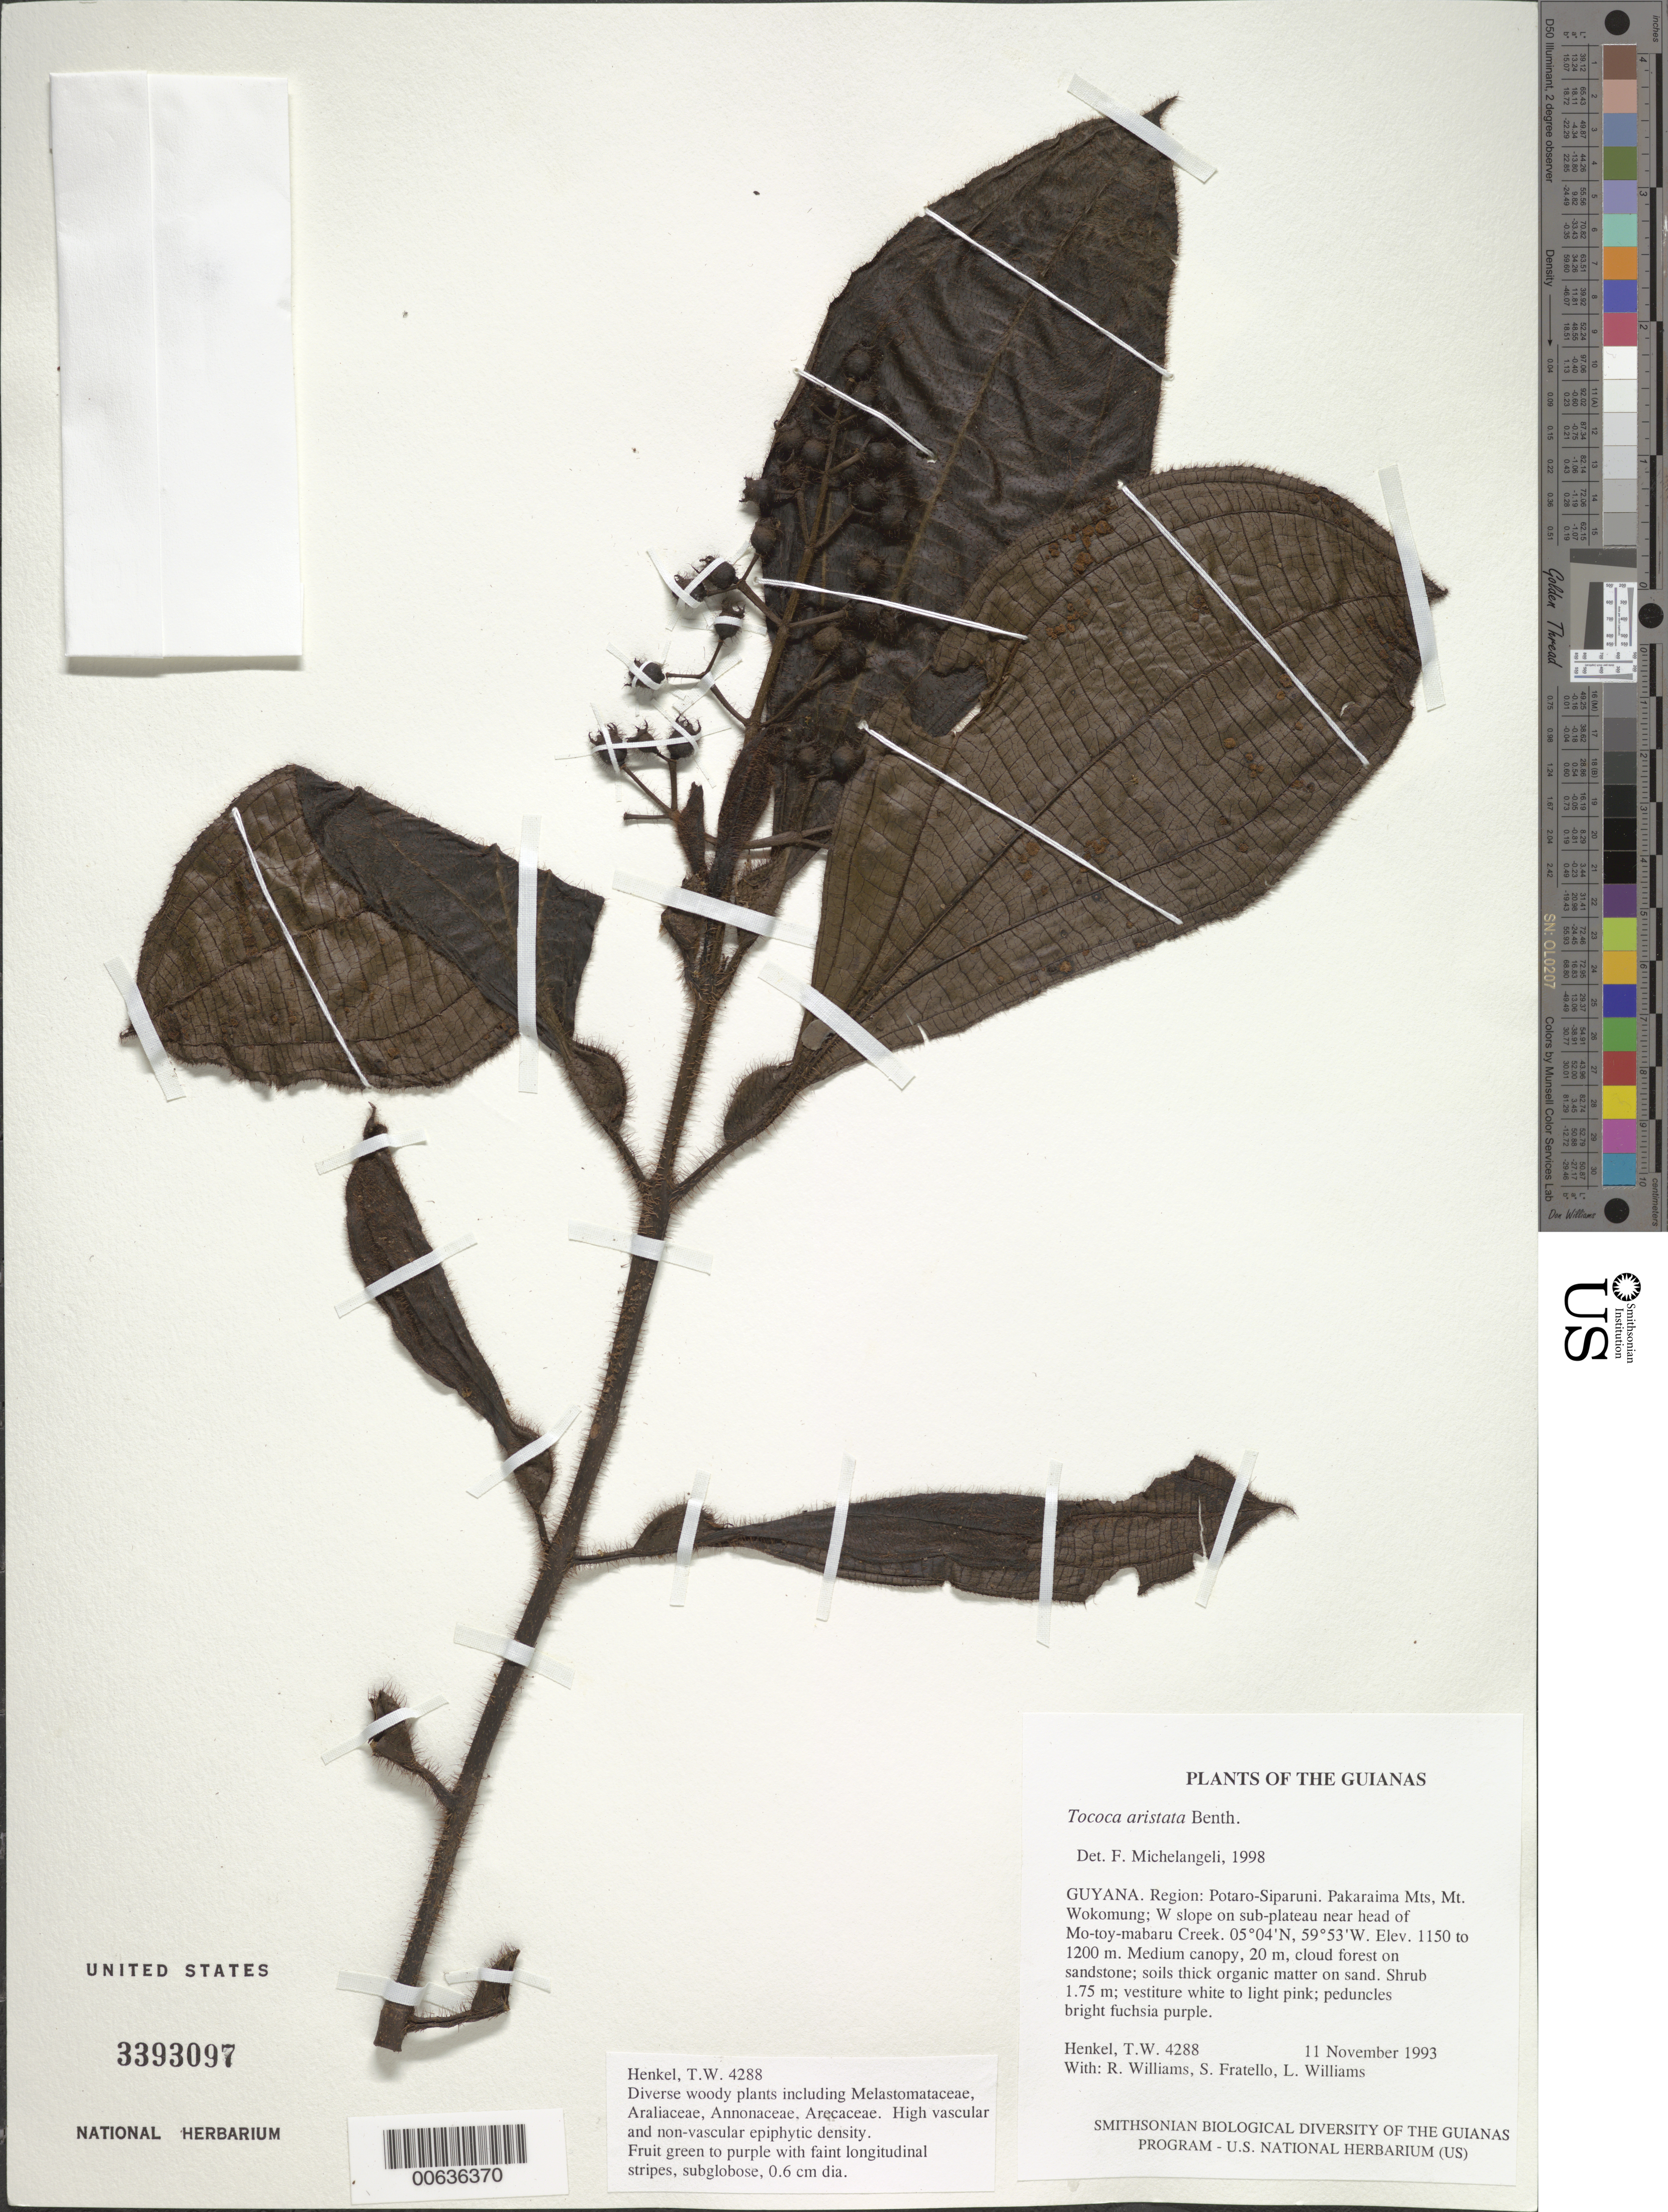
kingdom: Plantae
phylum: Tracheophyta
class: Magnoliopsida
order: Myrtales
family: Melastomataceae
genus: Tococa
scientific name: Tococa aristata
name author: Benth.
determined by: Michelangeli, F. A.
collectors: T. Henkel, R. Williams, S. Fratello & L. Williams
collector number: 4288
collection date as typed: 11 November 1993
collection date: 1993-11-11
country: Guyana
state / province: Potaro-Siparuni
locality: Pakaraima Mts, Mt. Wokomung; W slope on sub-plateau near head of Mo-toy-mabaru Creek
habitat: Medium canopy, 20 m, cloud forest on sandstone; soils thick organic matter on sand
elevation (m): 1150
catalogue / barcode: US 3393097